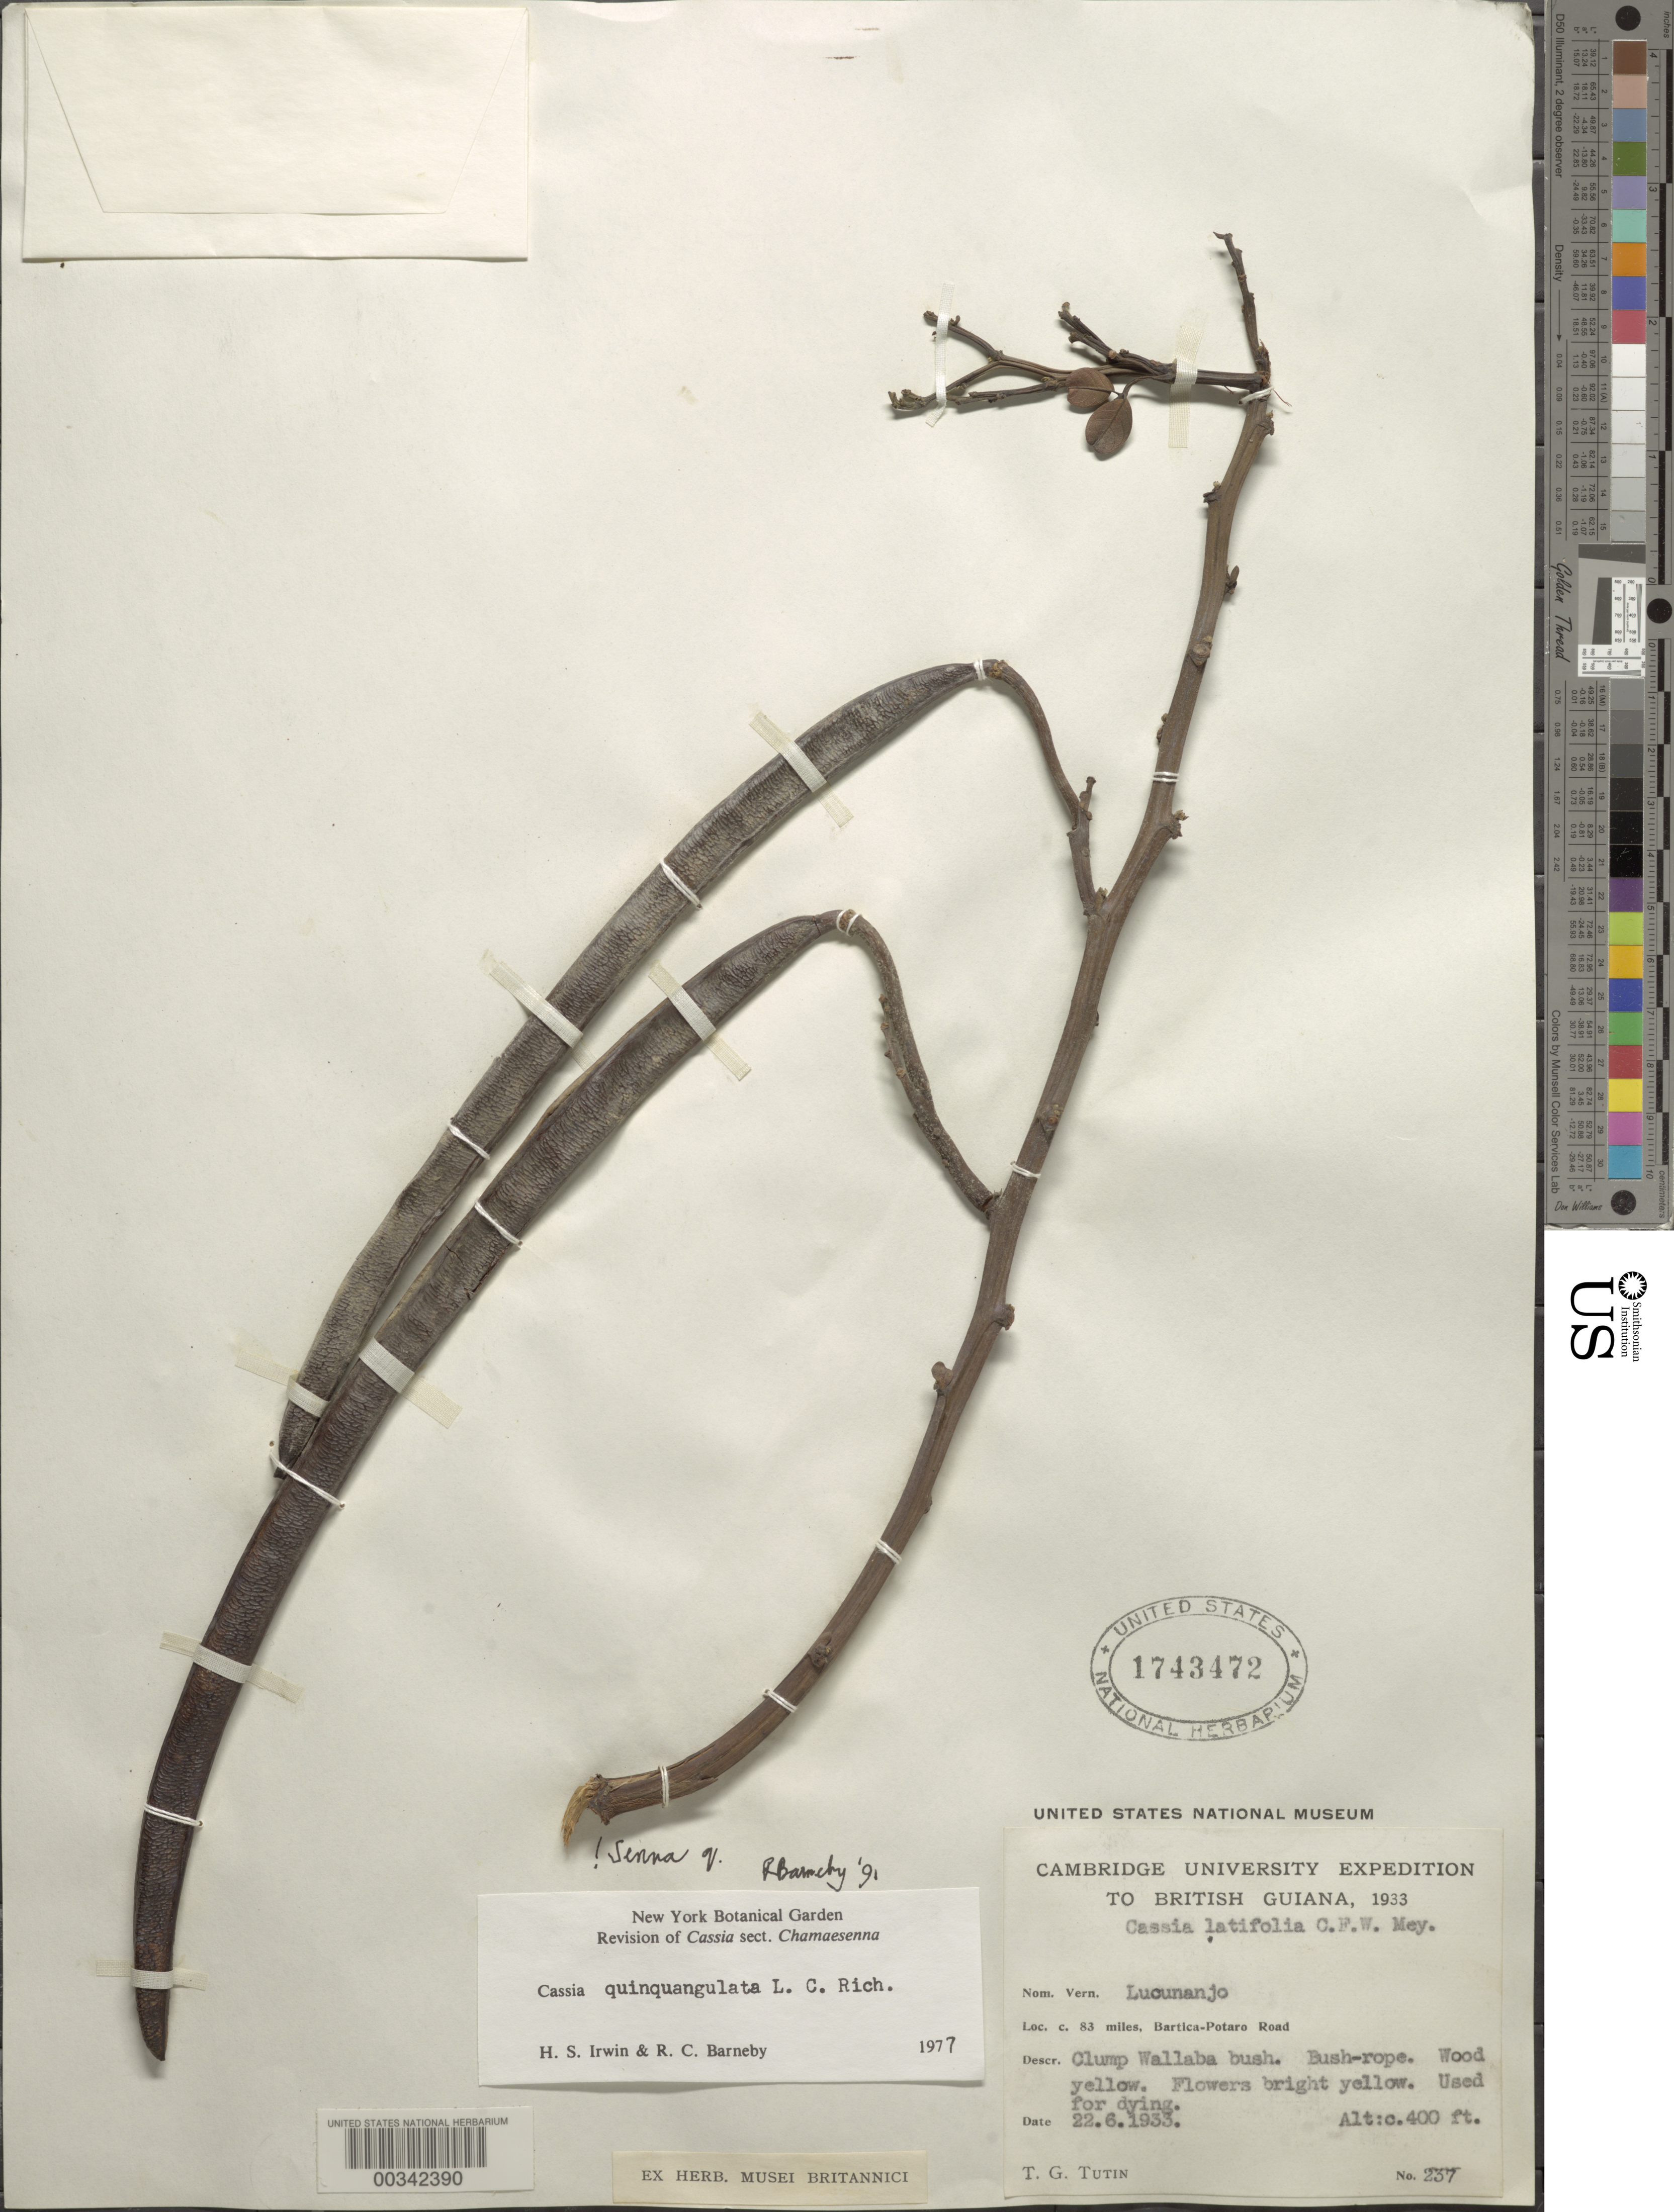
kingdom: Plantae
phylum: Tracheophyta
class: Magnoliopsida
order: Fabales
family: Fabaceae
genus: Senna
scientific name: Senna quinquangulata var. quinquangulata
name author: H.S. Irwin & Barneby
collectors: T. G. Tutin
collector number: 237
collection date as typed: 22 Jun 1933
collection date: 1933-06-22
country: Guyana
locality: Ca 83 mi, bartica-potaro road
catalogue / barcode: US 1743472